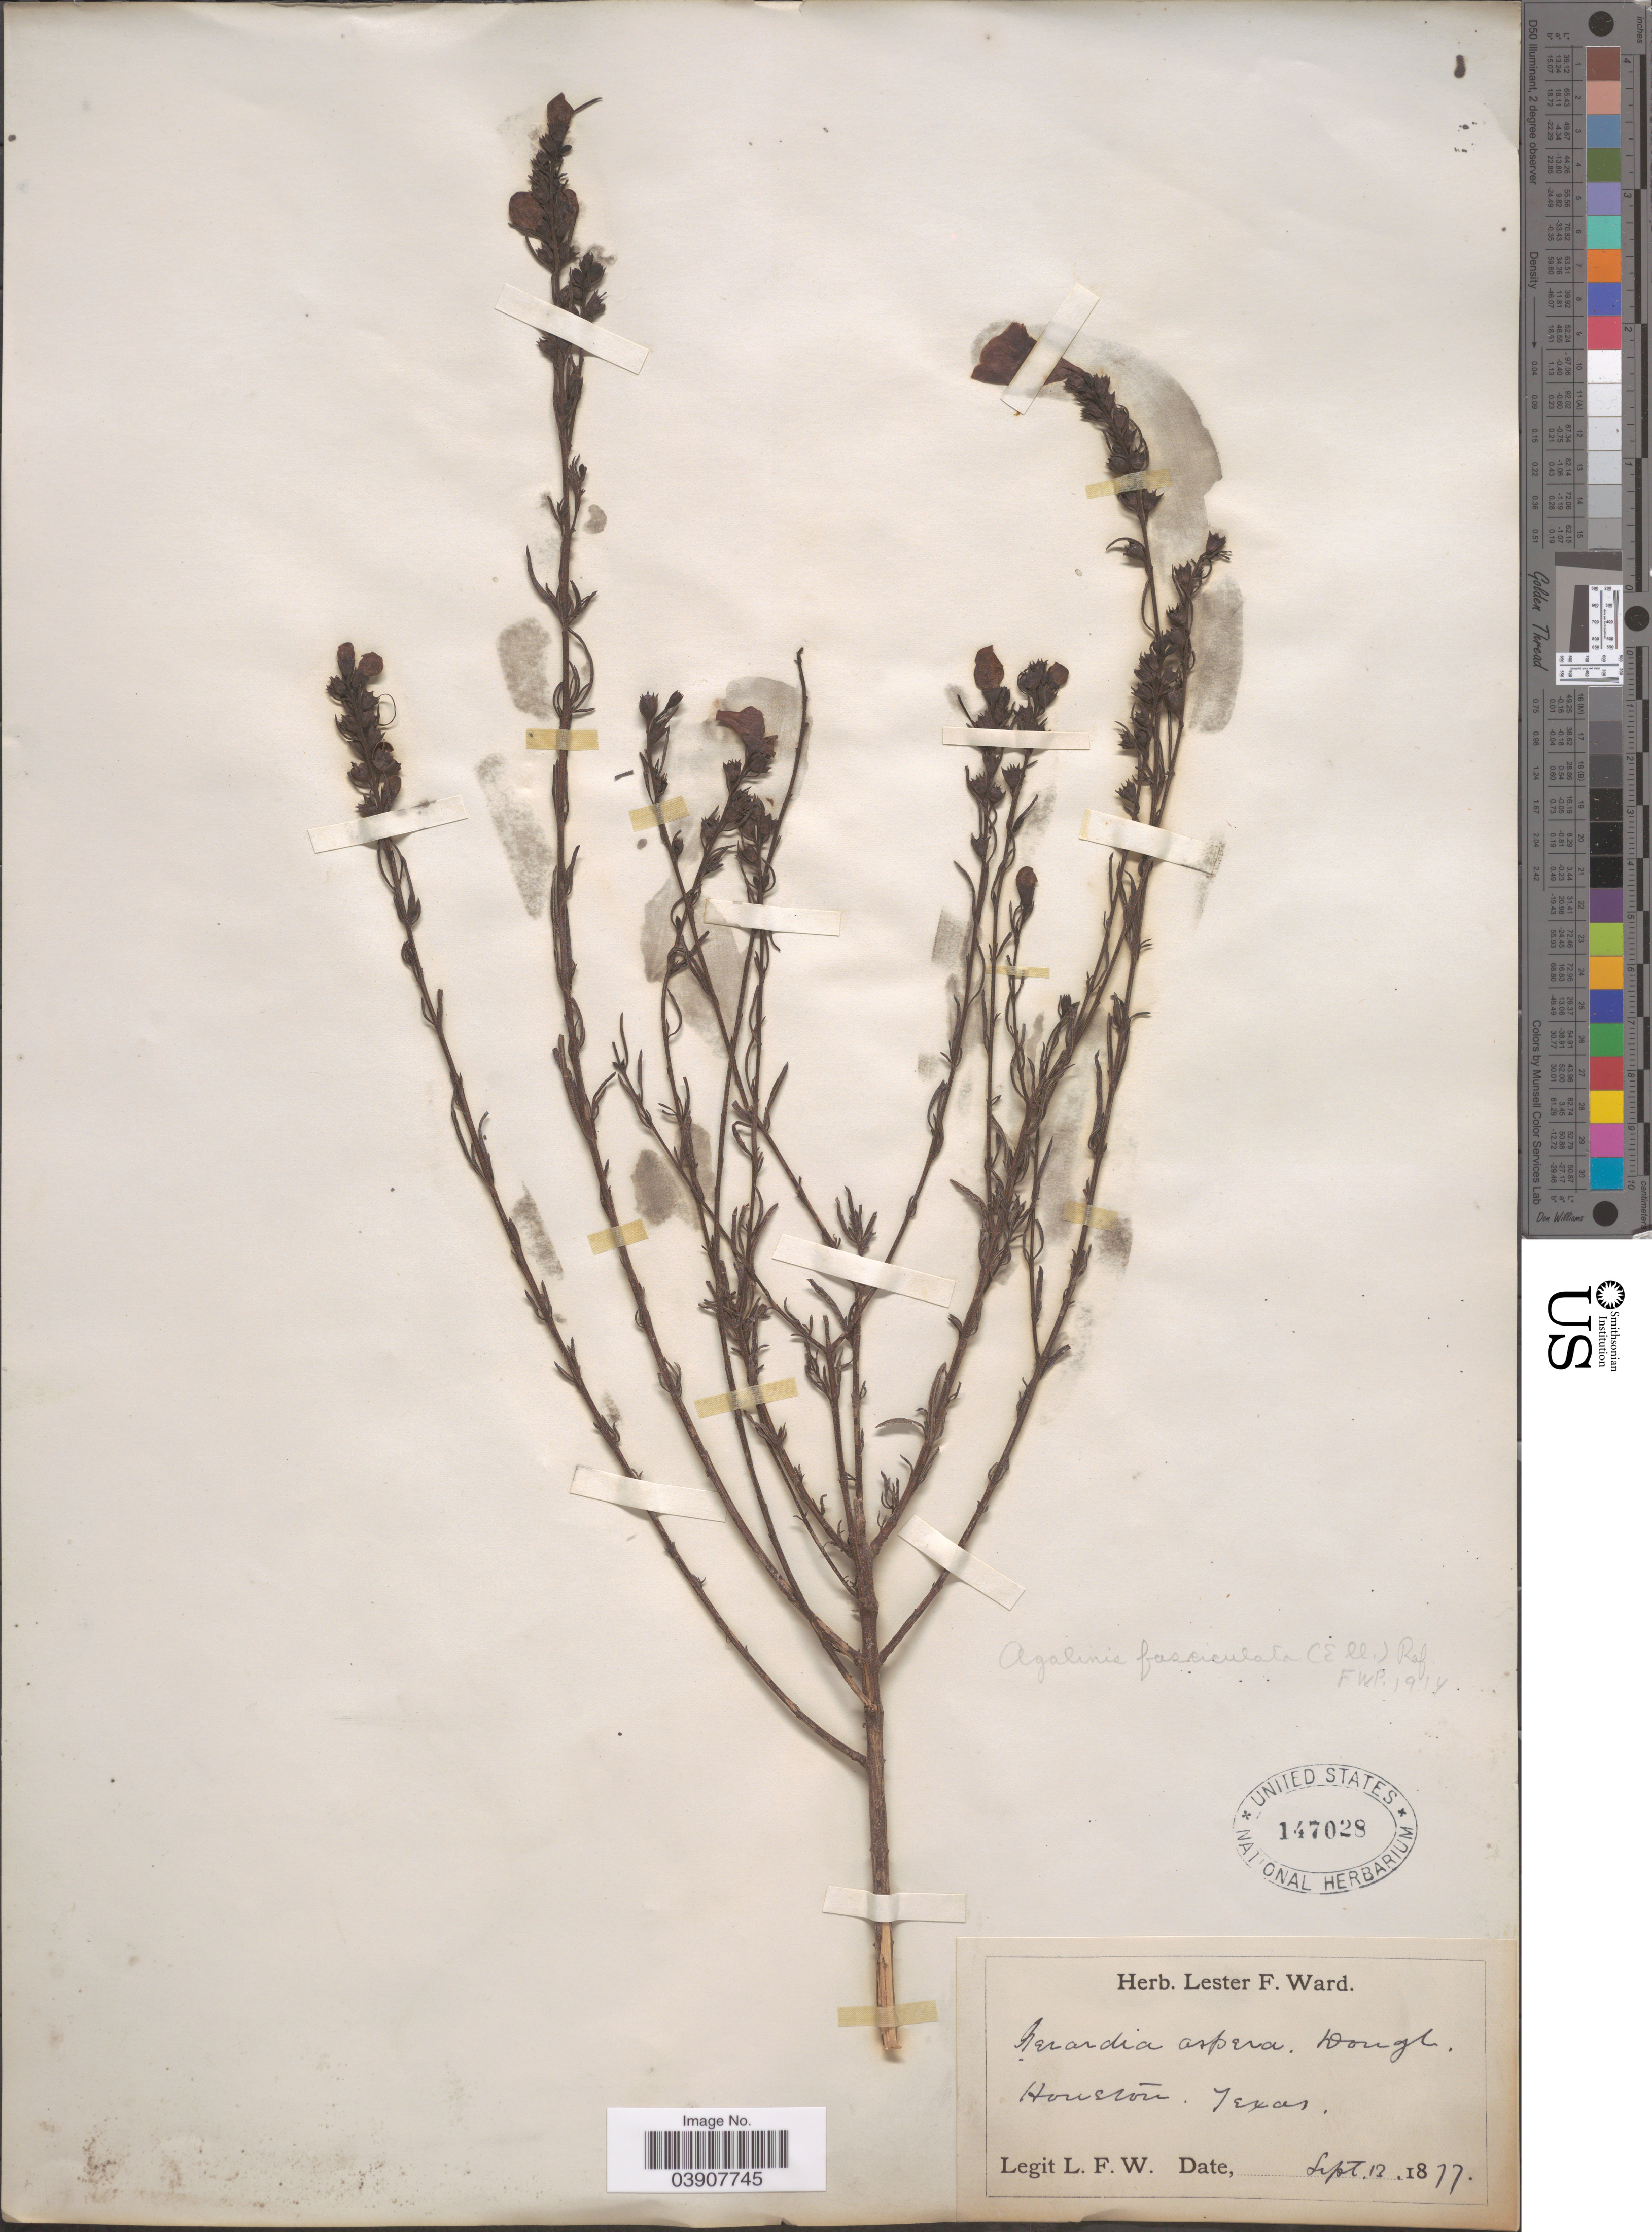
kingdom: Plantae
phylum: Tracheophyta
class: Magnoliopsida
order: Lamiales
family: Orobanchaceae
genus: Agalinis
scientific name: Agalinis fasciculata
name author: (Elliott) Raf.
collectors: L. F. Ward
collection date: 1877-09-13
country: United States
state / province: Texas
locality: Houston.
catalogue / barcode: US 147028